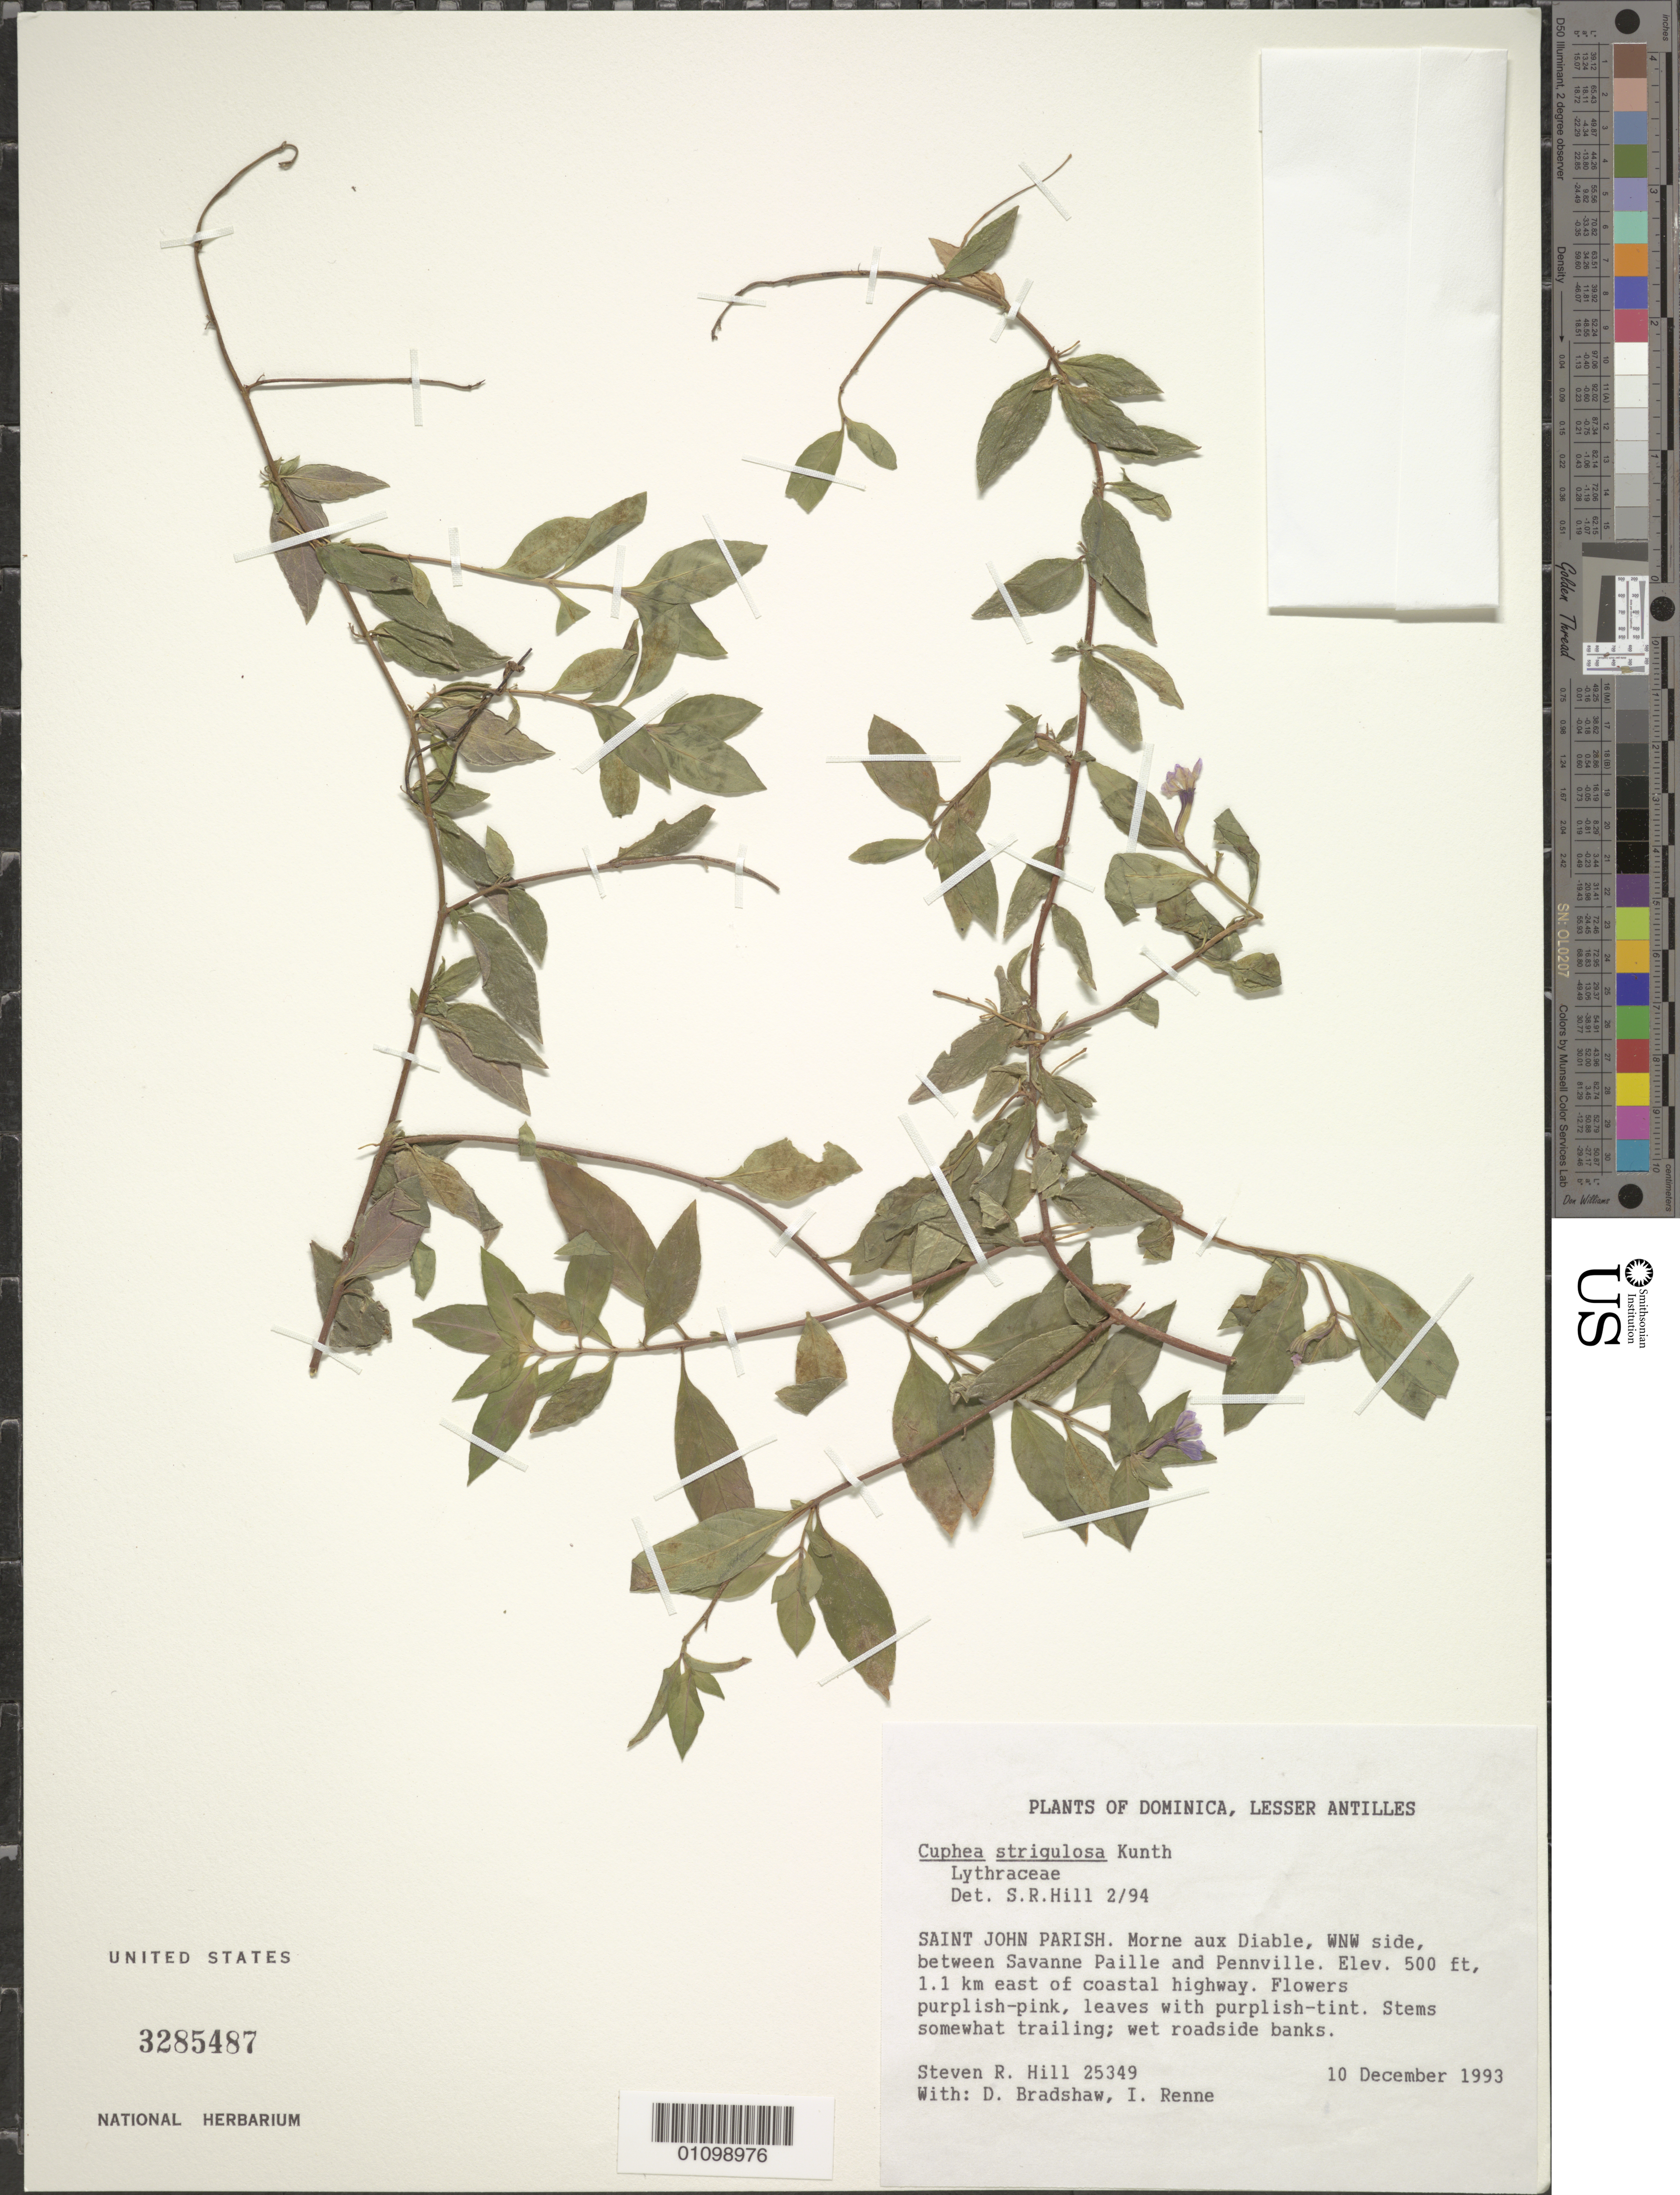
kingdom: Plantae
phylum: Tracheophyta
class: Magnoliopsida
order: Myrtales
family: Lythraceae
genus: Cuphea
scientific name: Cuphea strigulosa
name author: Kunth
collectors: S. R. Hill, D. Bradshaw & I. Renne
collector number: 25349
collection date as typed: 10 Dec 1993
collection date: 1993-12-10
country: Dominica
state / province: St. John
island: Dominica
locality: Morne aux Diable. WNW side, between Savanne Paille and Pennville. 1.1 km E of coastal highway.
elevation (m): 152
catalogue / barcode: US 3285487